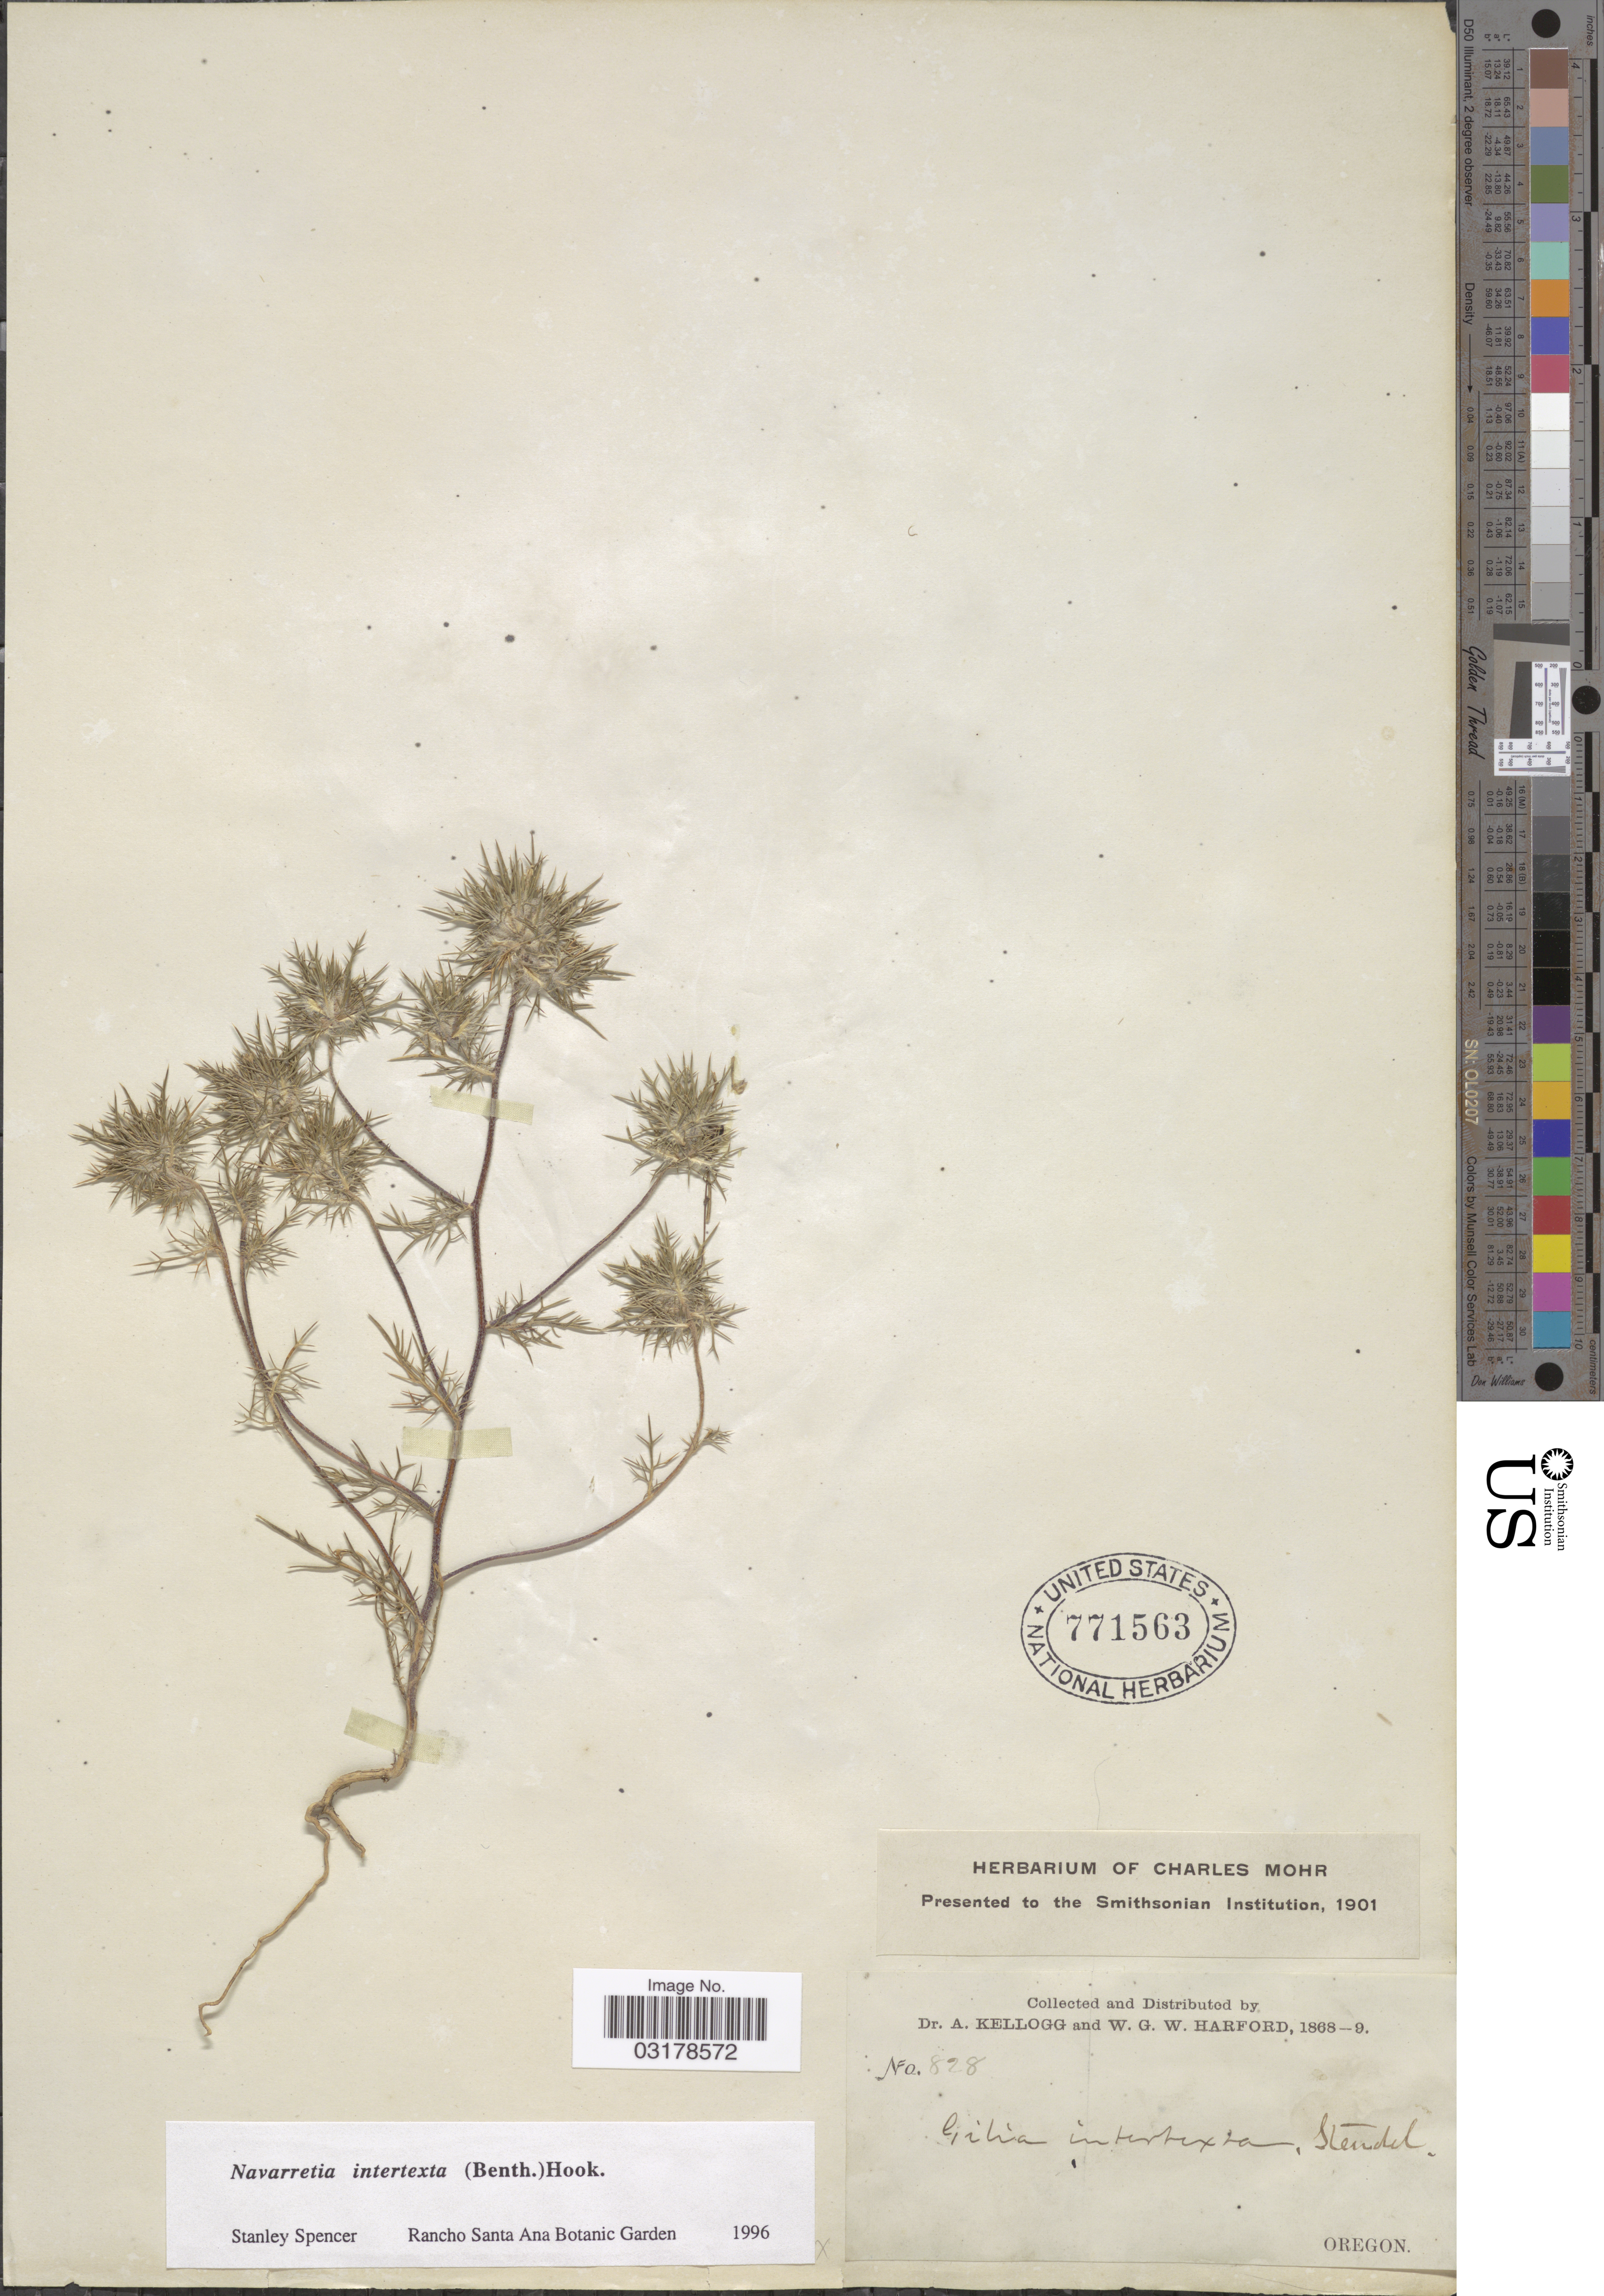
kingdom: Plantae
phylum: Tracheophyta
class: Magnoliopsida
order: Ericales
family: Polemoniaceae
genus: Navarretia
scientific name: Navarretia intertexta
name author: (Benth.) Hook.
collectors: A. Kellogg & W. G. W. Harford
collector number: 828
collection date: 1868/1869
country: United States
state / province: Oregon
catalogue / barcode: US 771563